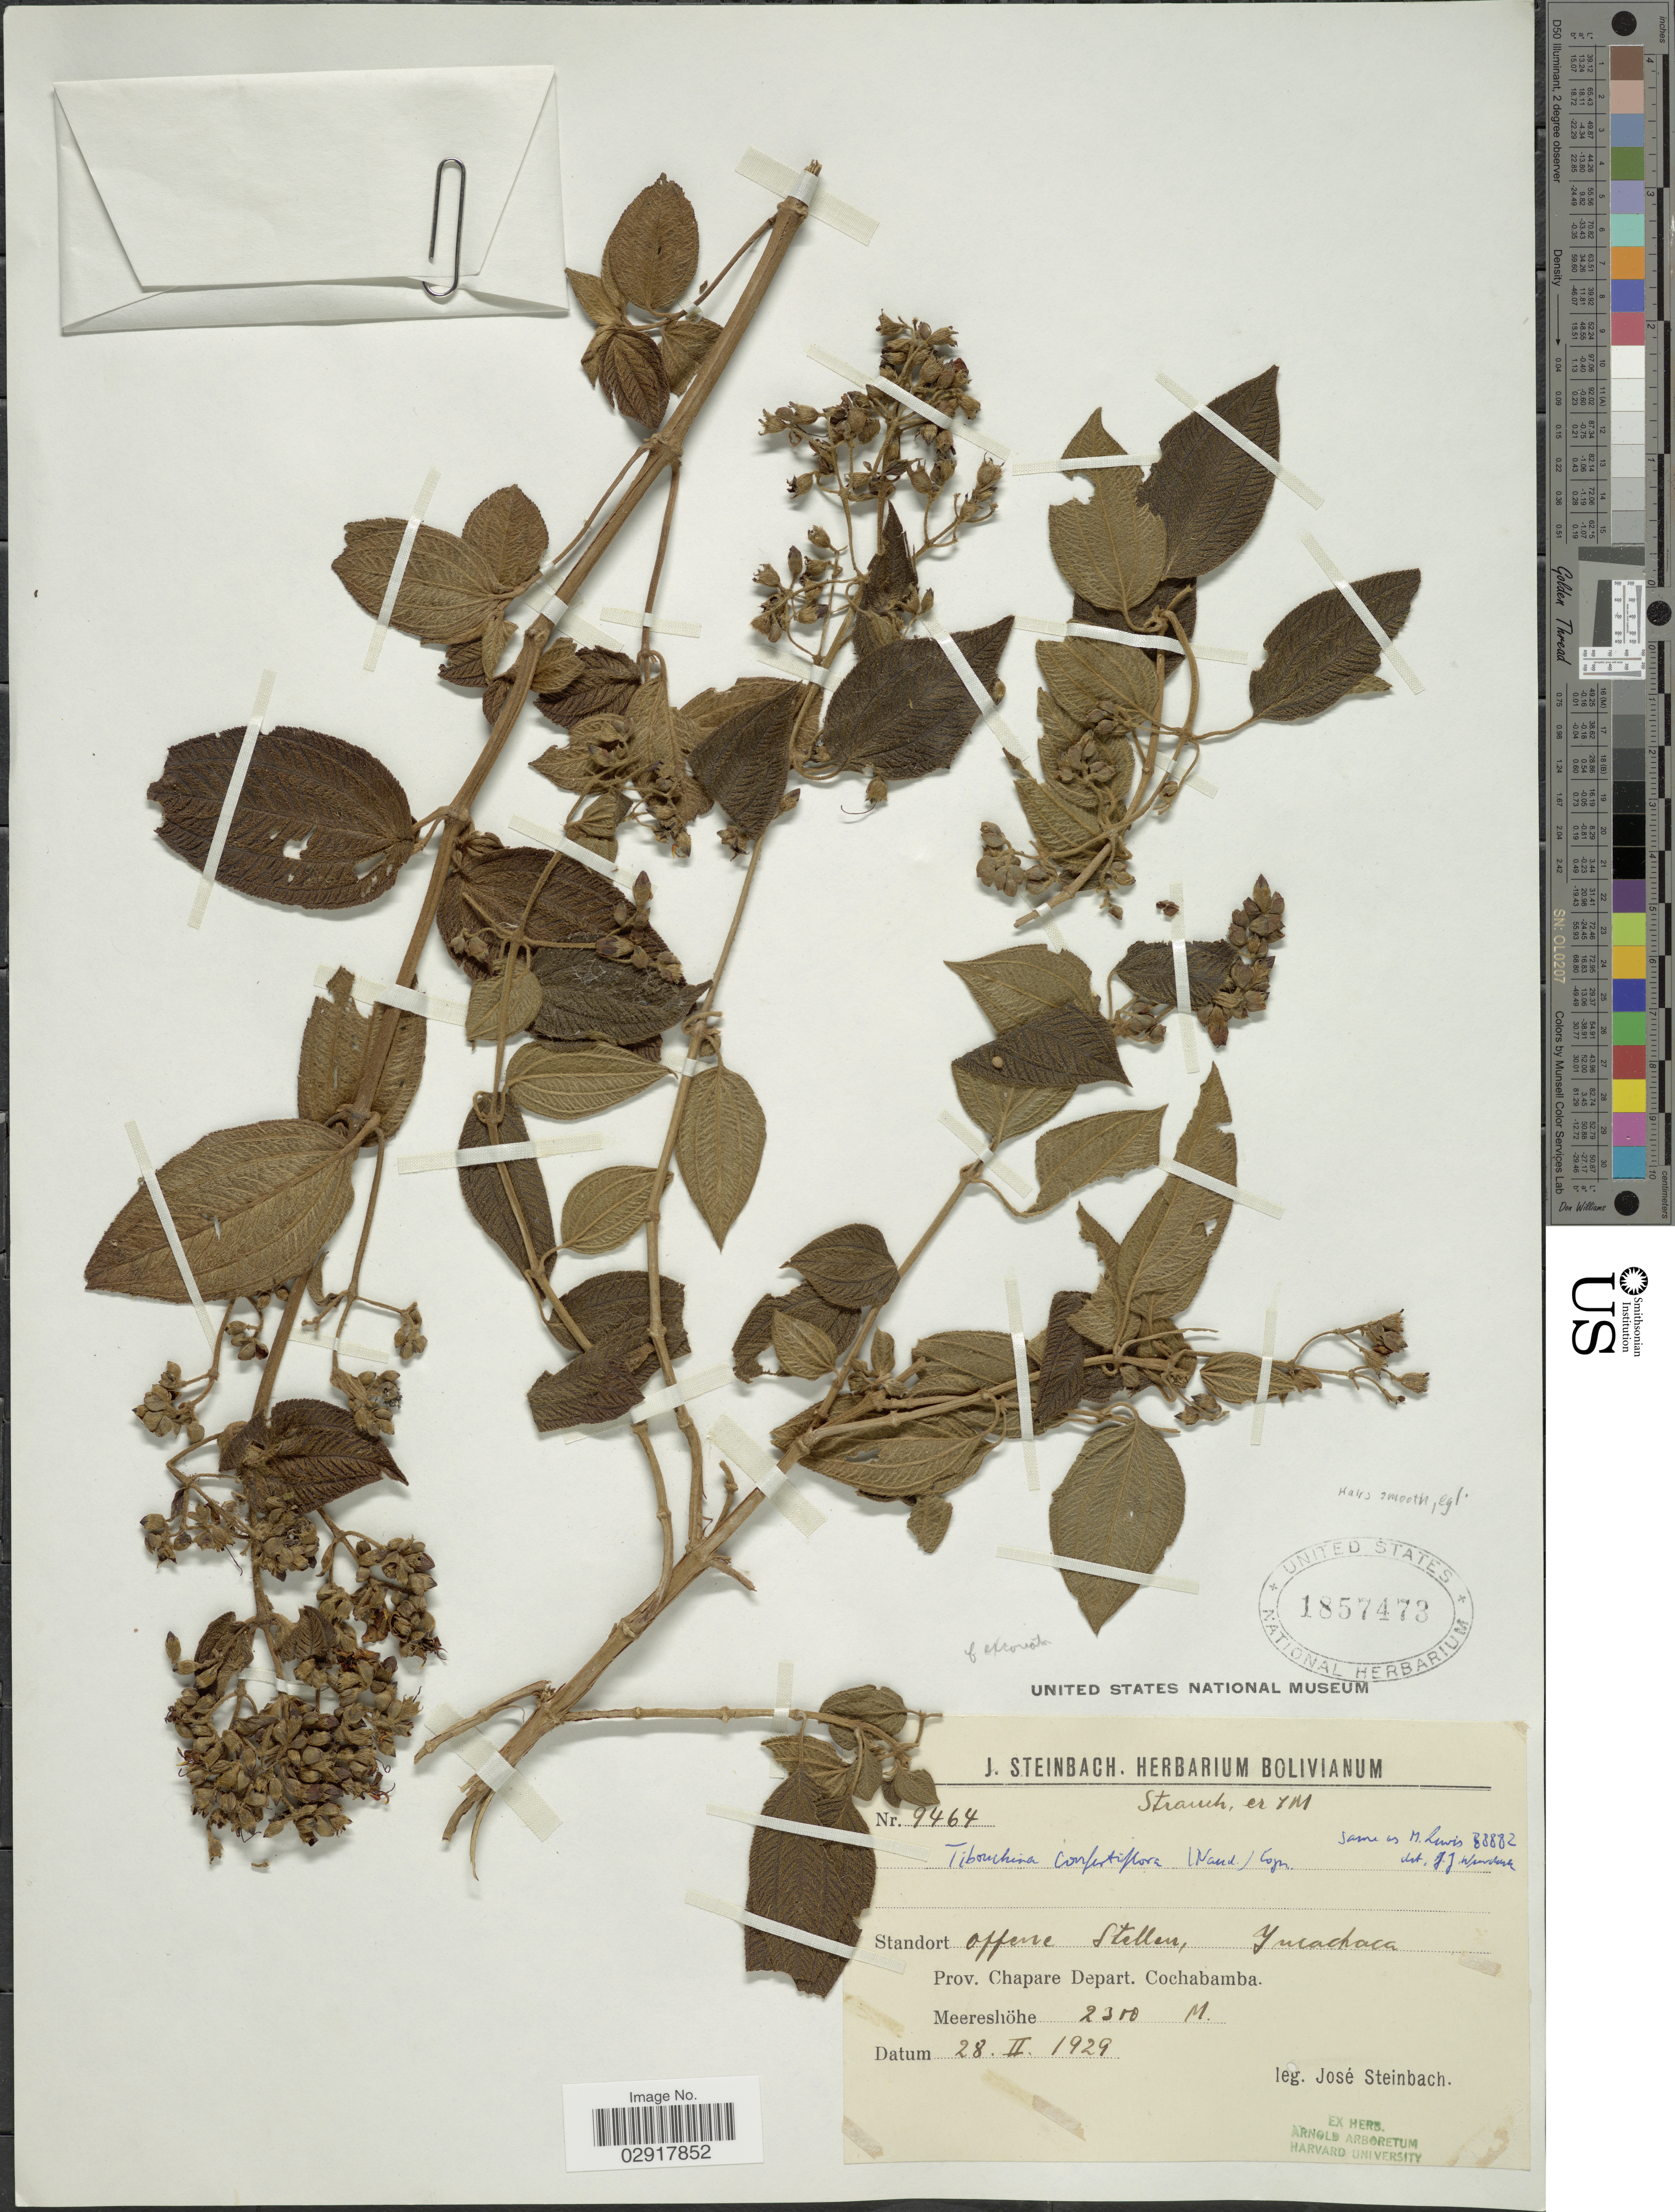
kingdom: Plantae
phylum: Tracheophyta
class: Magnoliopsida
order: Myrtales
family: Melastomataceae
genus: Chaetogastra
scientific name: Chaetogastra confertiflora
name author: (Naudin) P.J.F. Guim. & Michelang.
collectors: J. Steinbach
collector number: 9464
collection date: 1929-02-28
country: Bolivia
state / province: Cochabamba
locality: Standort offene Stellen, Yucachaca. Prov. Chapare. Depart. Cochabamba.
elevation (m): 2300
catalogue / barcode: US 1857473